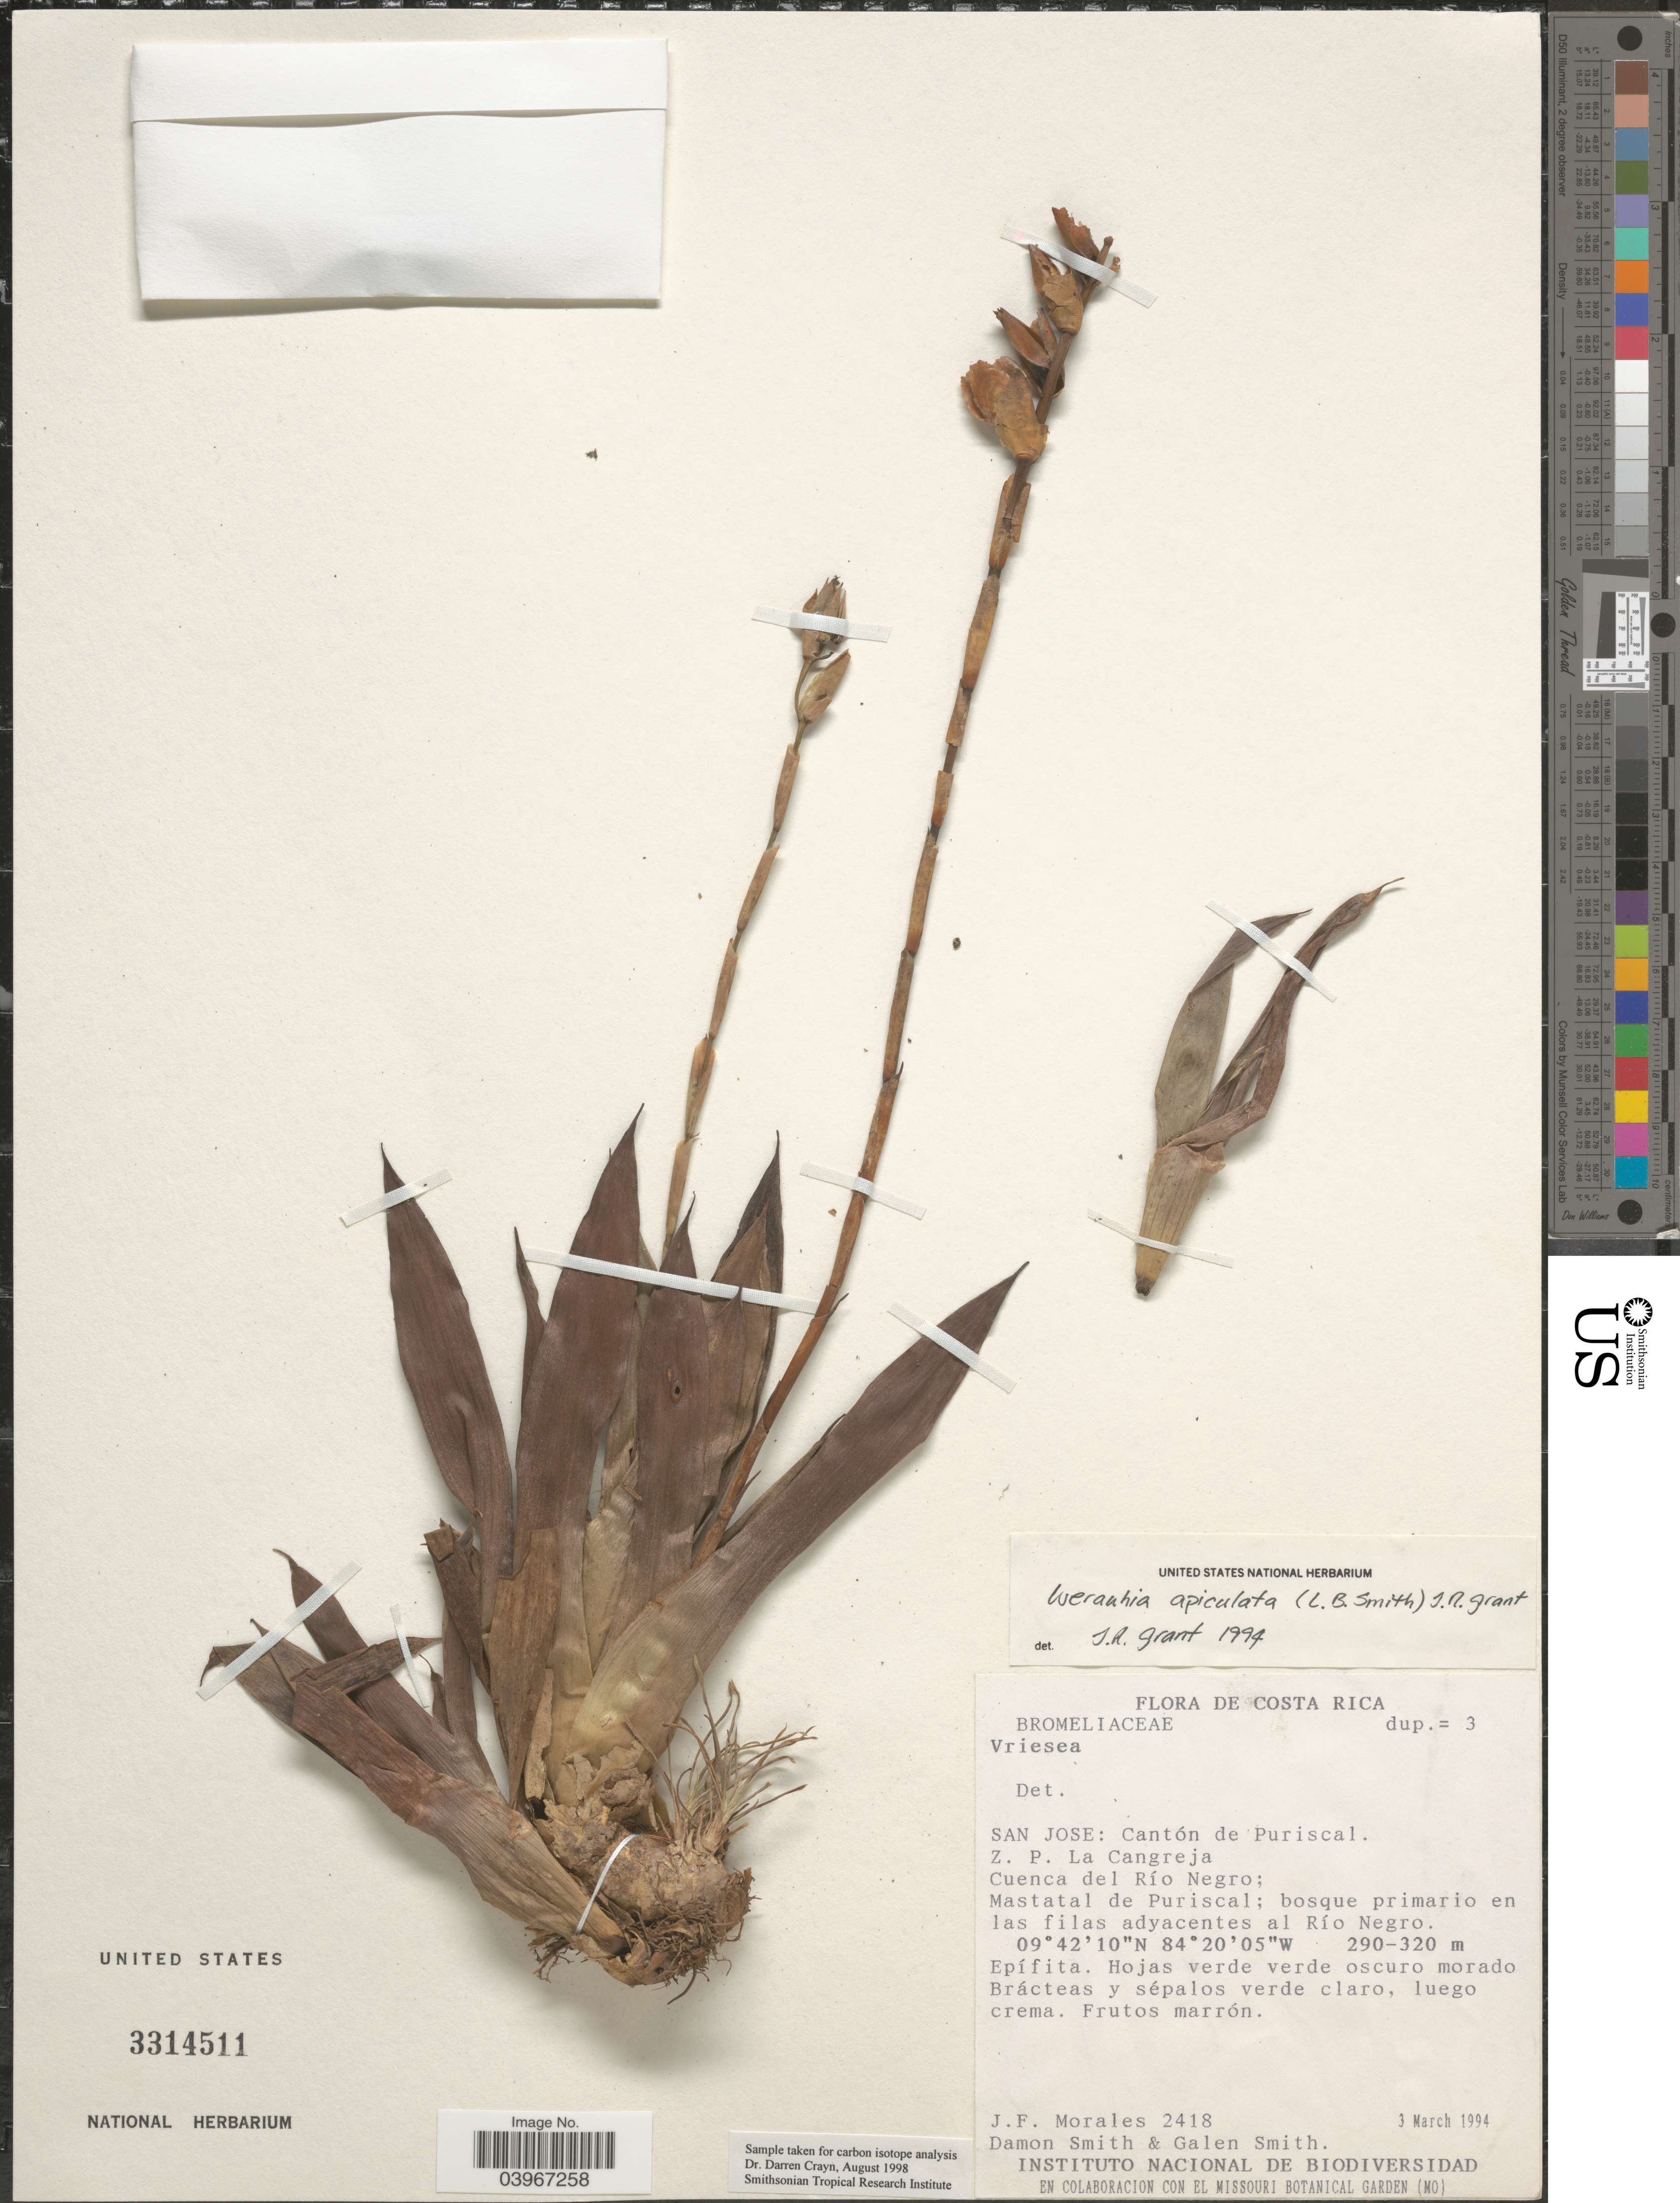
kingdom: Plantae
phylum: Tracheophyta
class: Liliopsida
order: Poales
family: Bromeliaceae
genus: Werauhia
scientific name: Werauhia apiculata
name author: (L.B. Sm.) J.R. Grant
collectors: J. Morales, D. A. Smith & G. Smith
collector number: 2418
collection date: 1994-03-03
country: Costa Rica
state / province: San José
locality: Cantón de Puriscal. Z.P. La Cangreja. Cuenca del Río Negro; Mastatal de Puriscal; bosque primario en las fildas adyacentes al Río Negro.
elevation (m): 290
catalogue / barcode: US 3314511